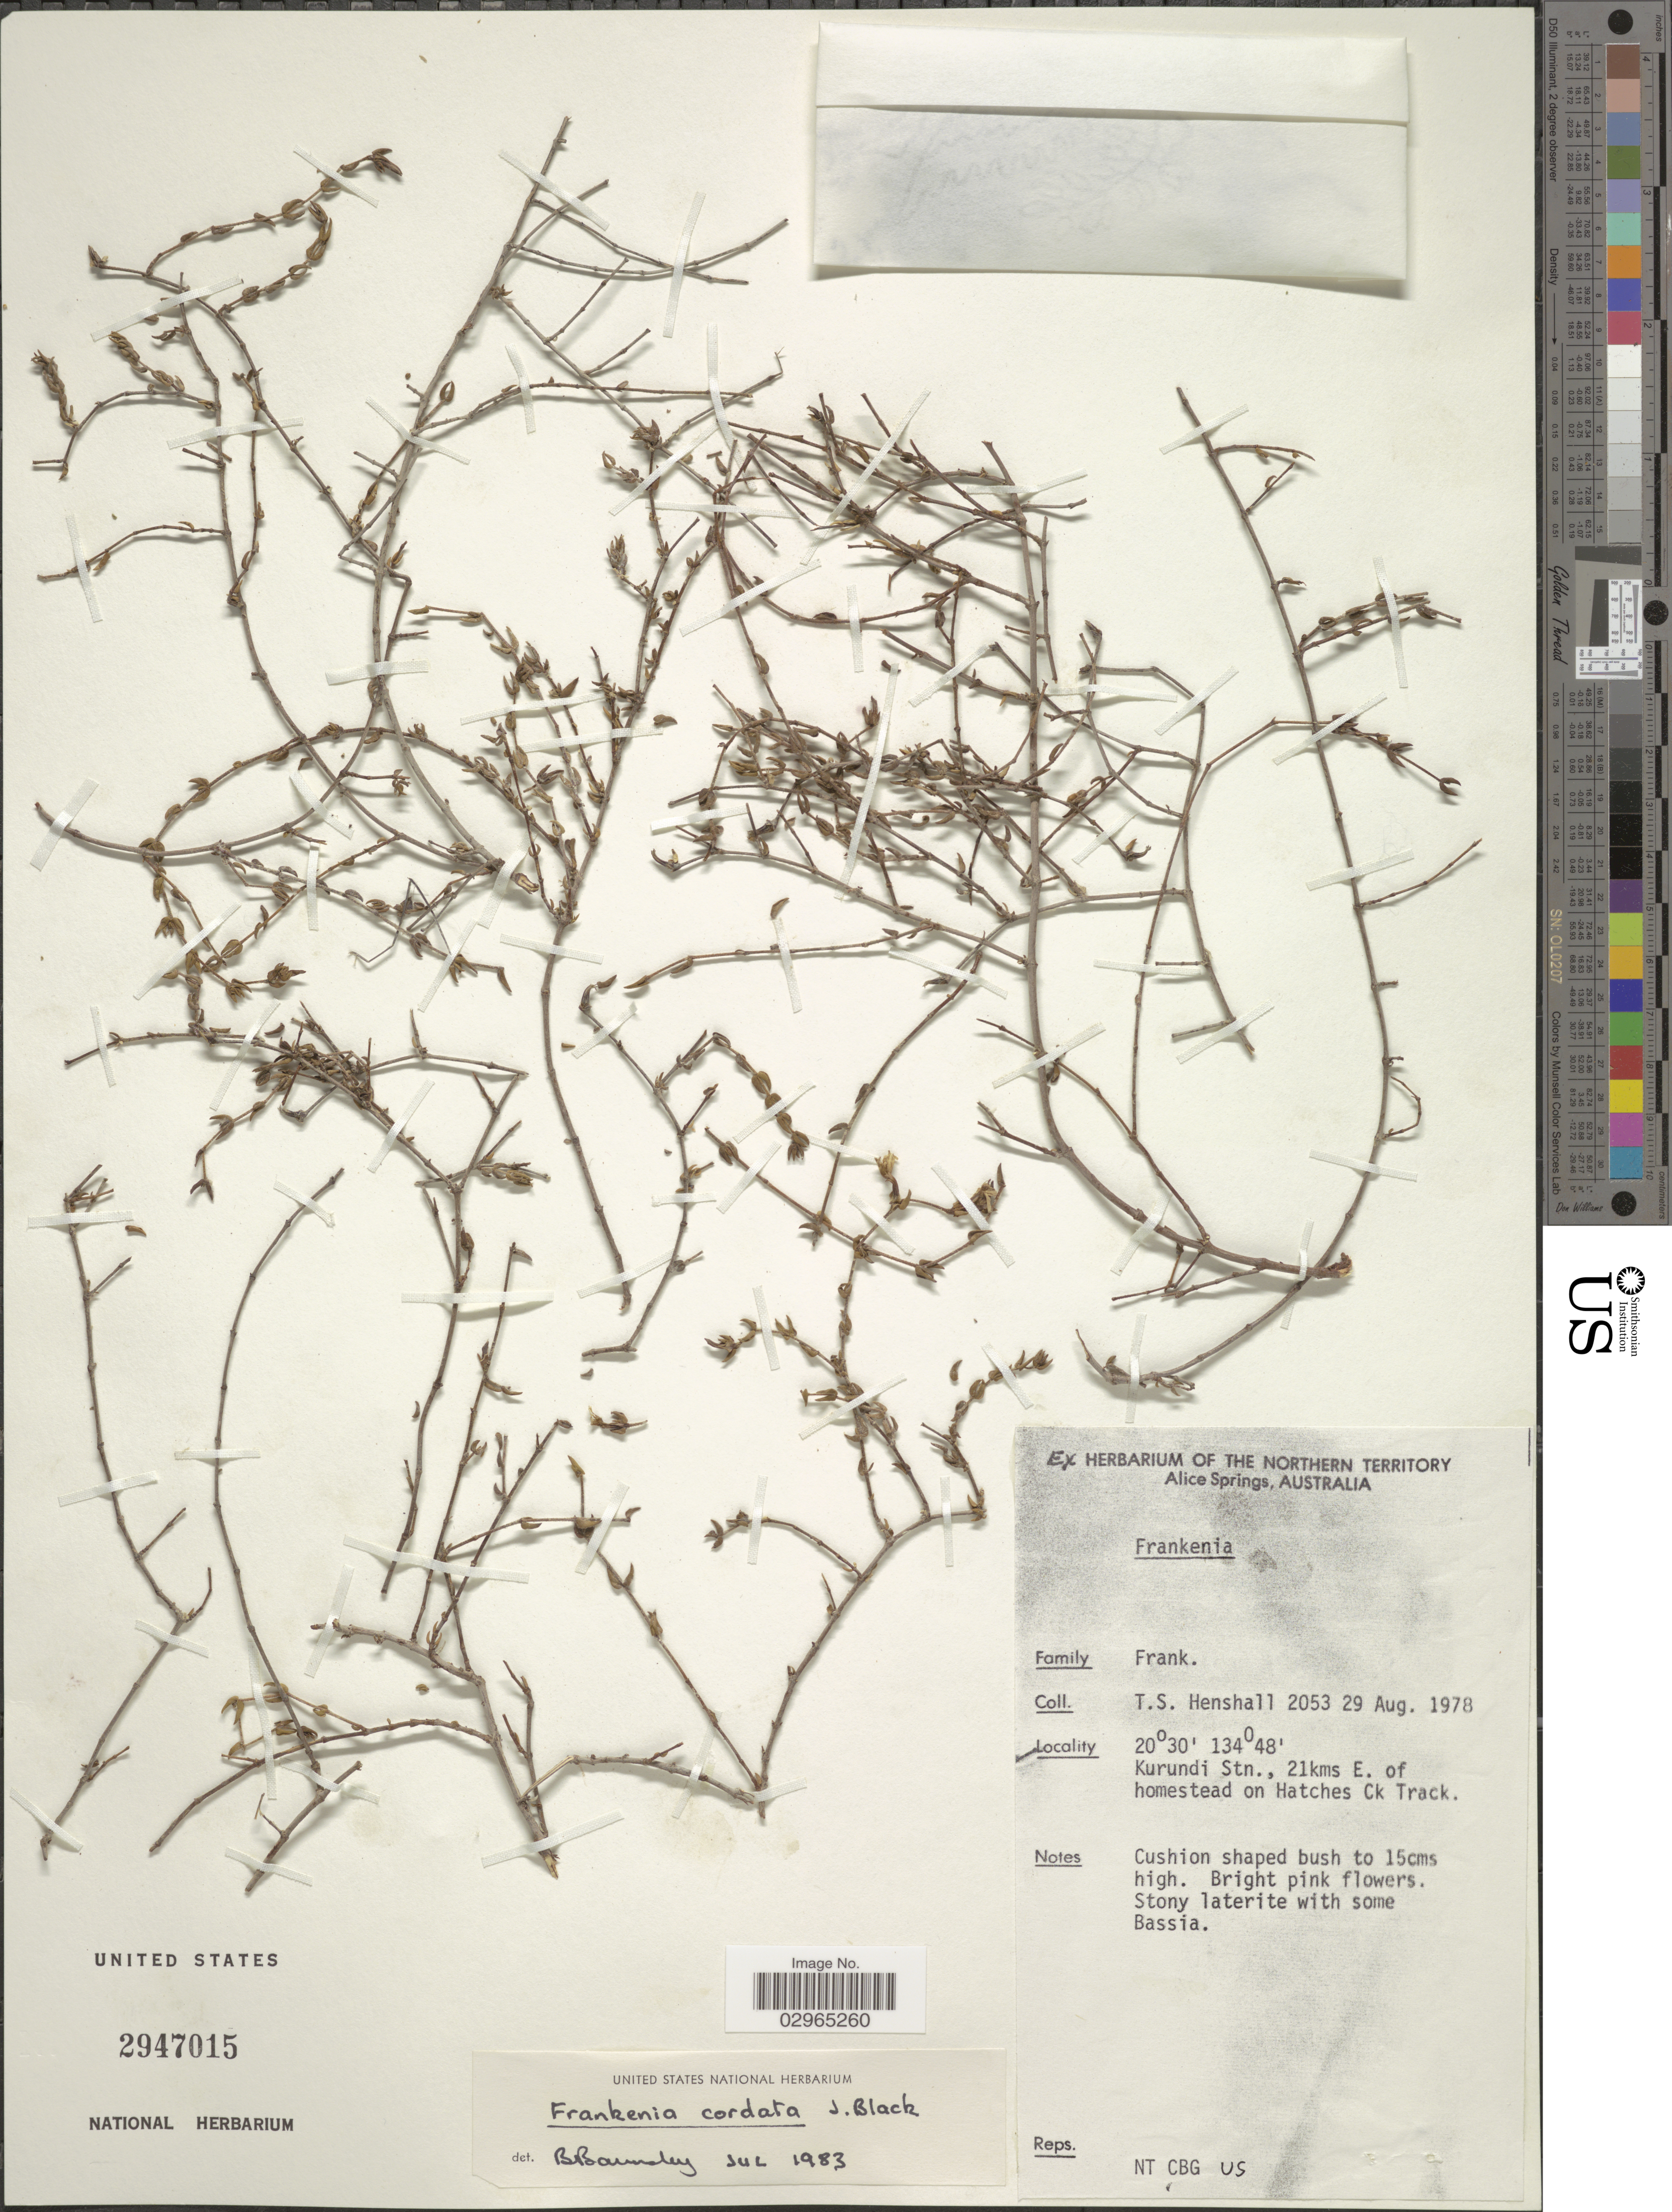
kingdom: Plantae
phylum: Tracheophyta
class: Magnoliopsida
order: Caryophyllales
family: Frankeniaceae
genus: Frankenia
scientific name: Frankenia cordata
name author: J.M. Black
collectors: T. Henshall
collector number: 2053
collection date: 1978-08-29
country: Australia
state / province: Northern Territory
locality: Kurundi Stn., 21kms E. of homestead on Hatches Ck Track.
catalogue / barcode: US 2947015